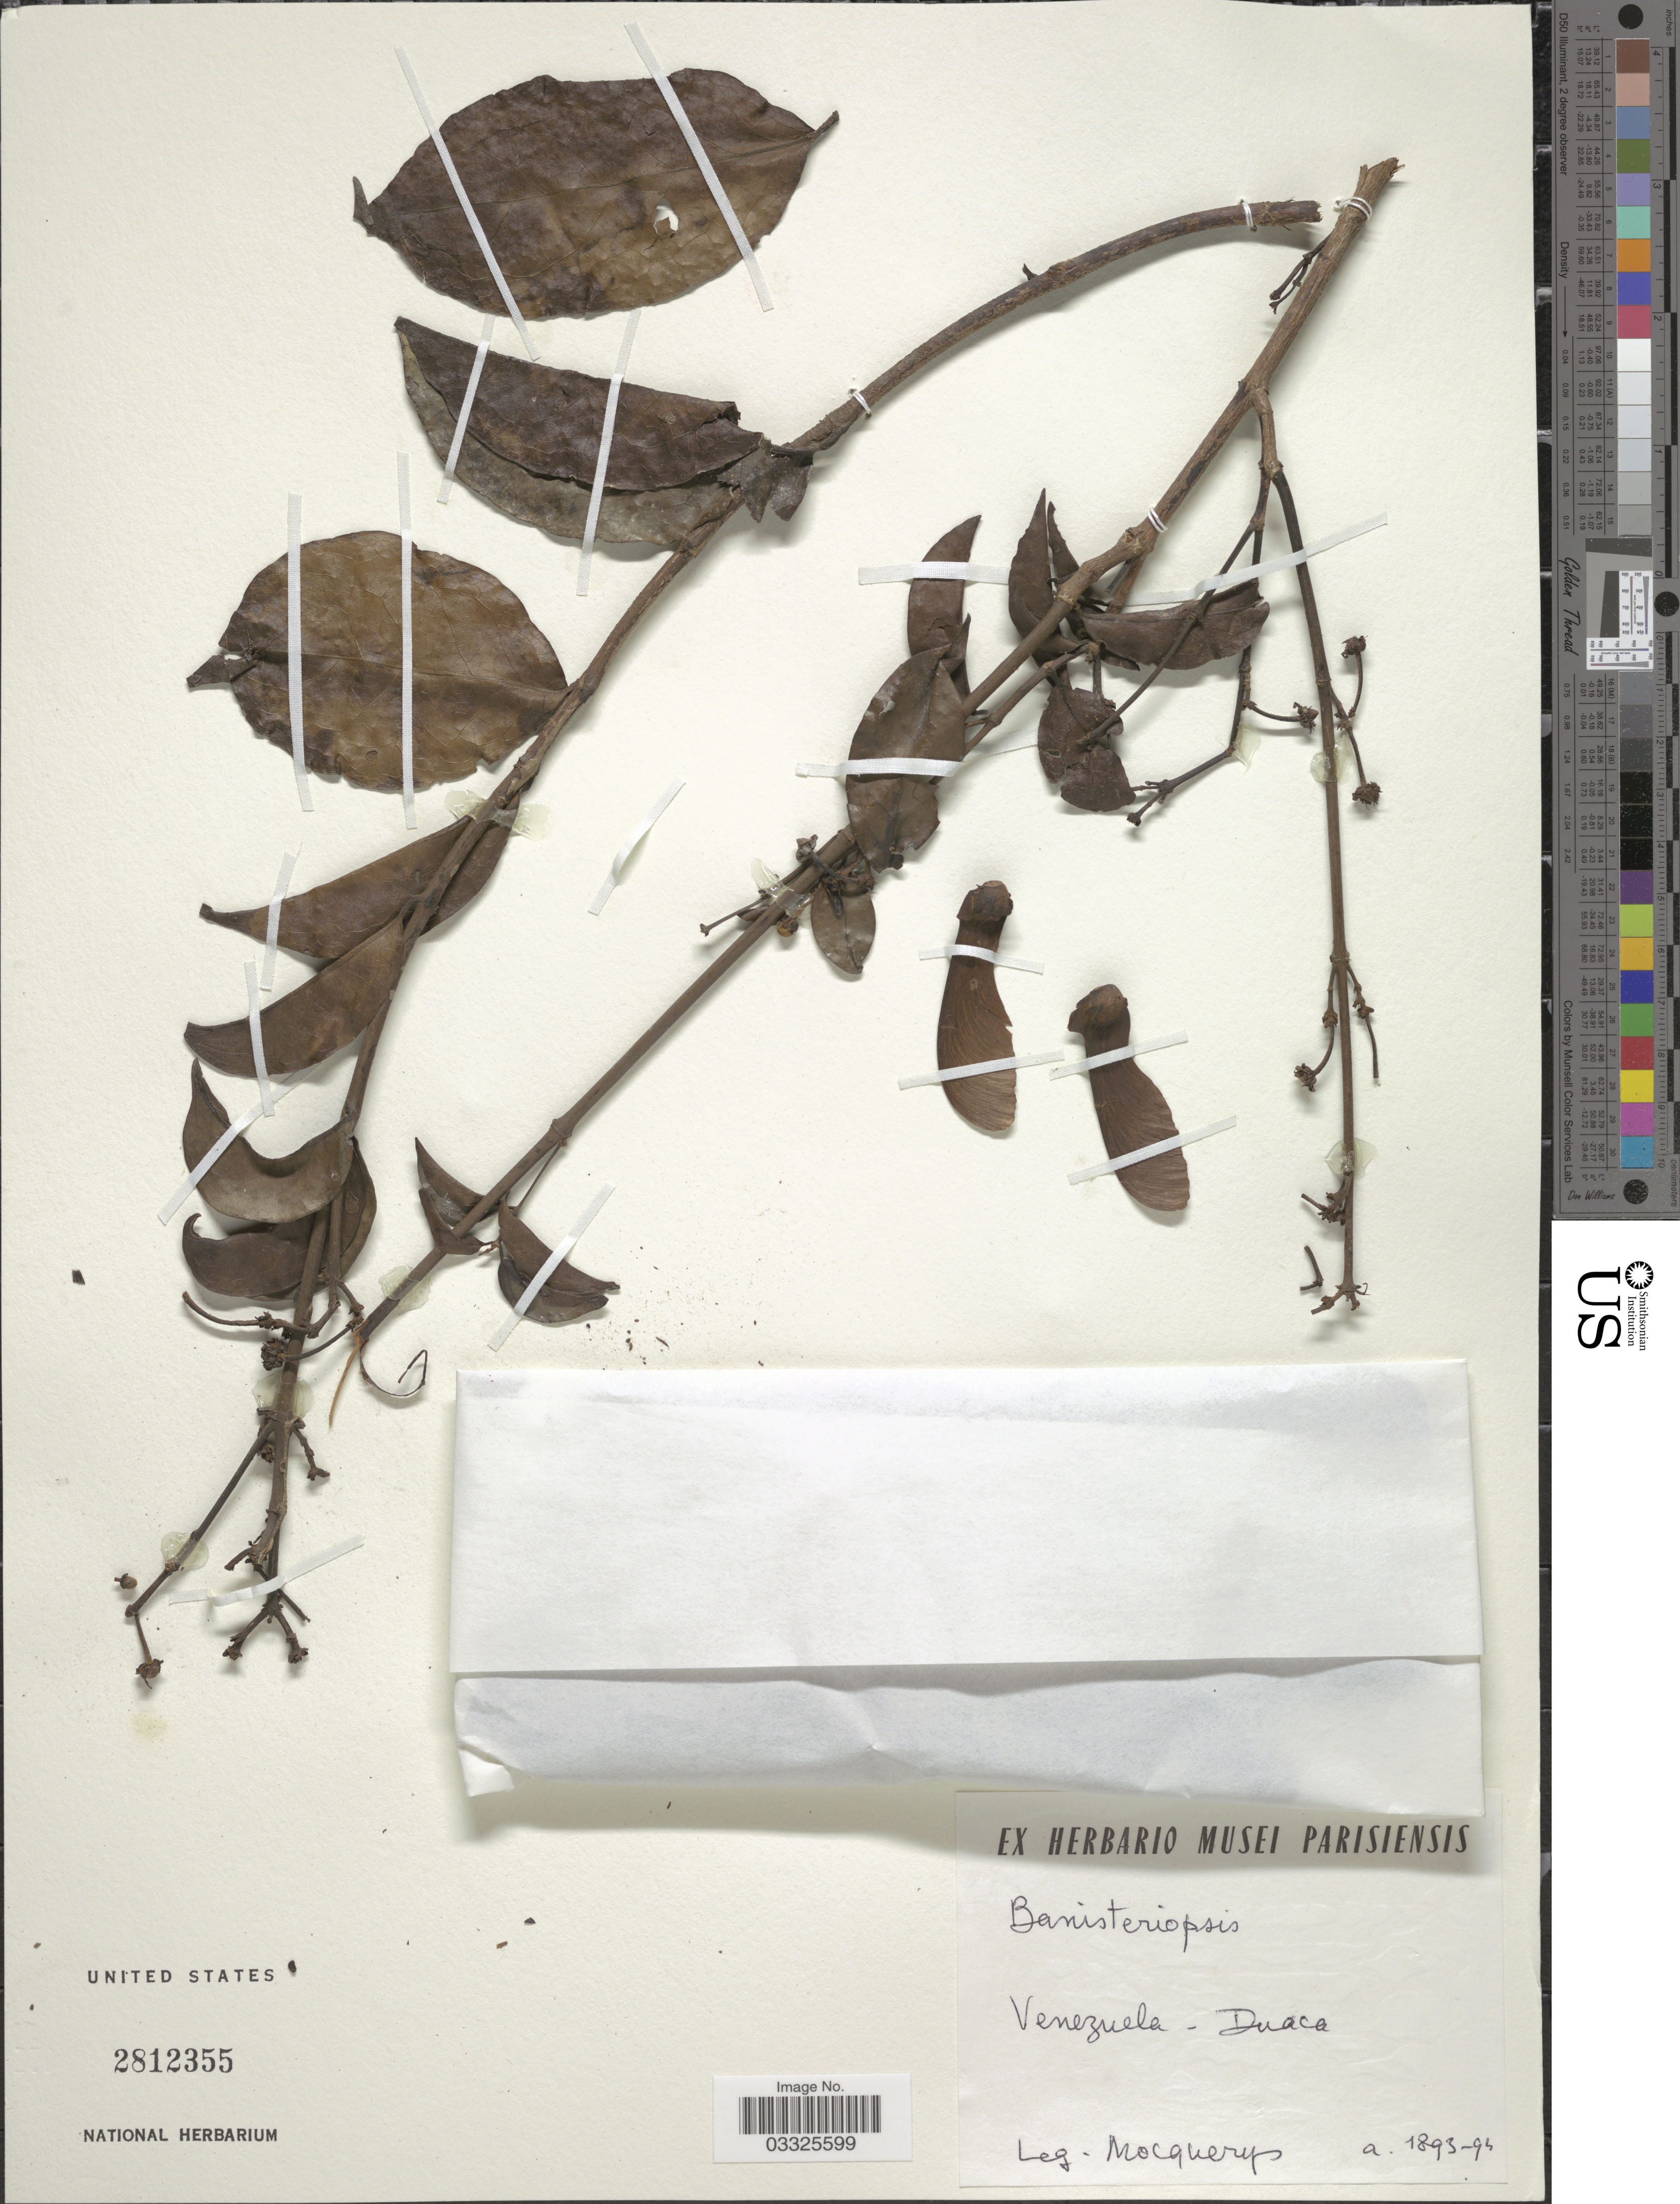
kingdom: Plantae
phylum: Tracheophyta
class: Magnoliopsida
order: Malpighiales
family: Malpighiaceae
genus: Banisteriopsis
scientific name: Banisteriopsis sp.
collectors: A. Mocquerys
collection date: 1893/1894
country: Venezuela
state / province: Lara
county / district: Crespo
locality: Duaca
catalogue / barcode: US 2812355